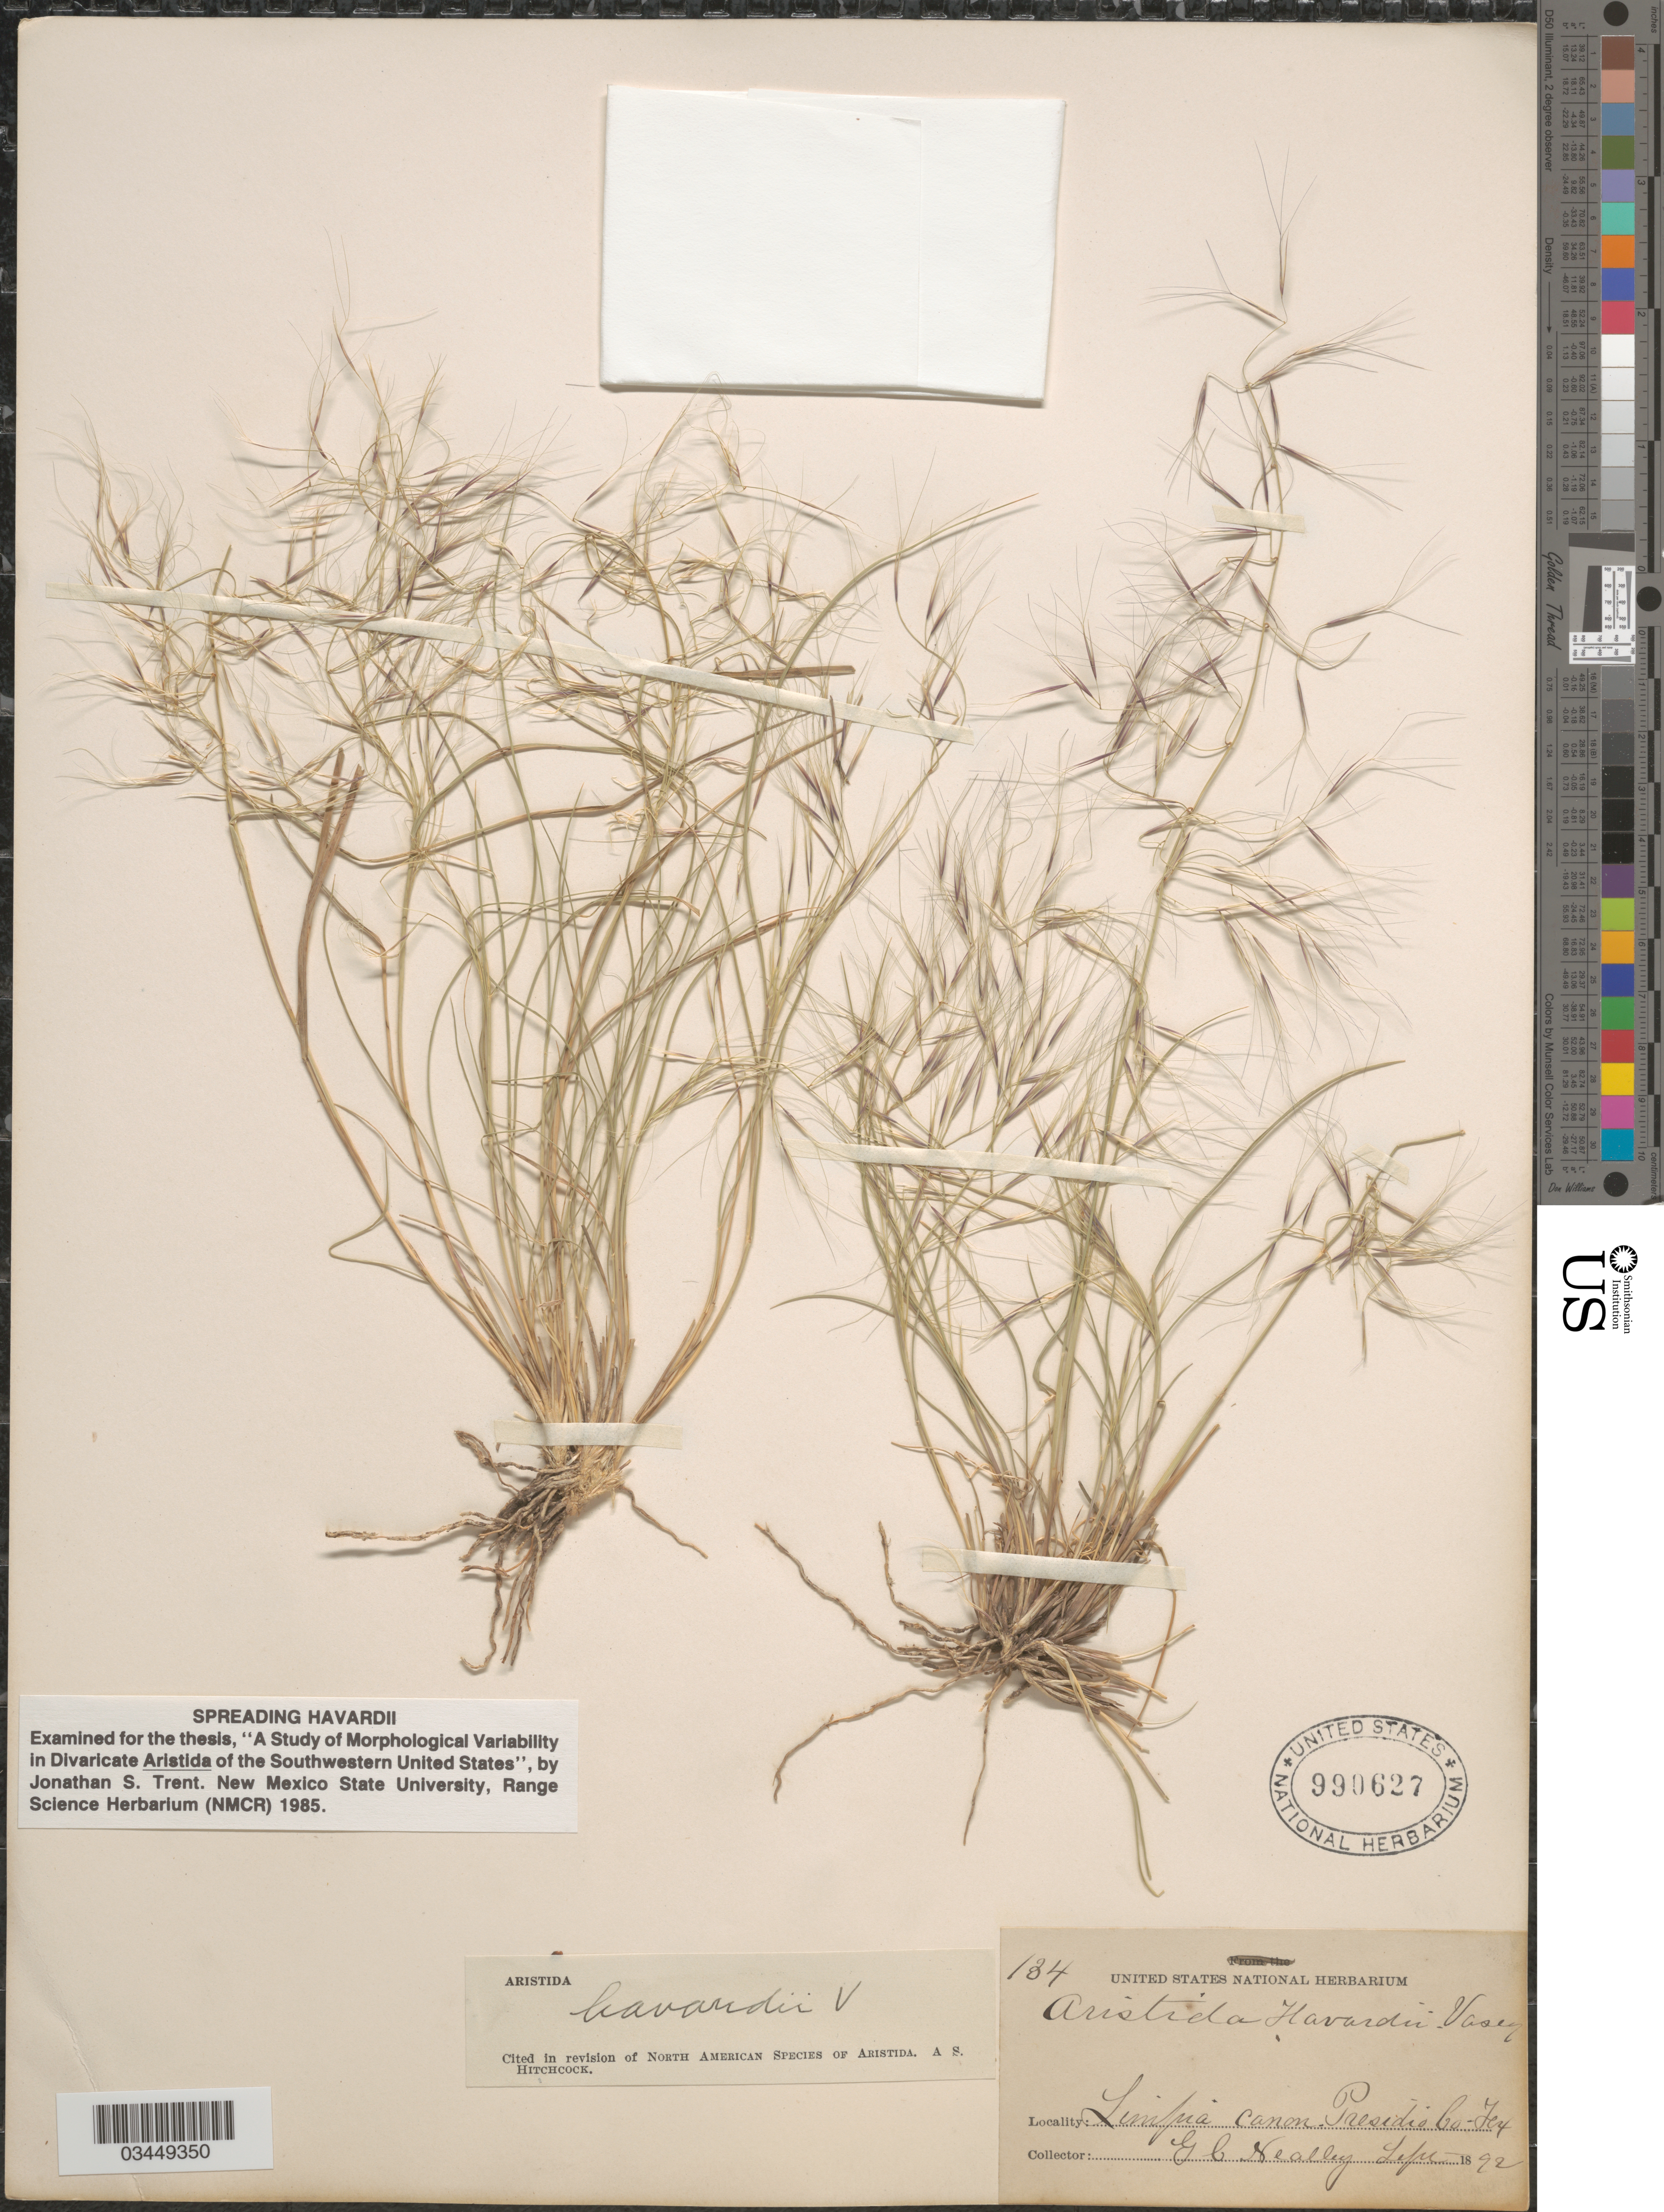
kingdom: Plantae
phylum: Tracheophyta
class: Liliopsida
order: Poales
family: Poaceae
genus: Aristida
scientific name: Aristida havardii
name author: Vasey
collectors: G. C. Nealley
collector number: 134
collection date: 1892-09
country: United States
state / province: Texas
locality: Limpia canon, Presidio Co.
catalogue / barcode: US 990627